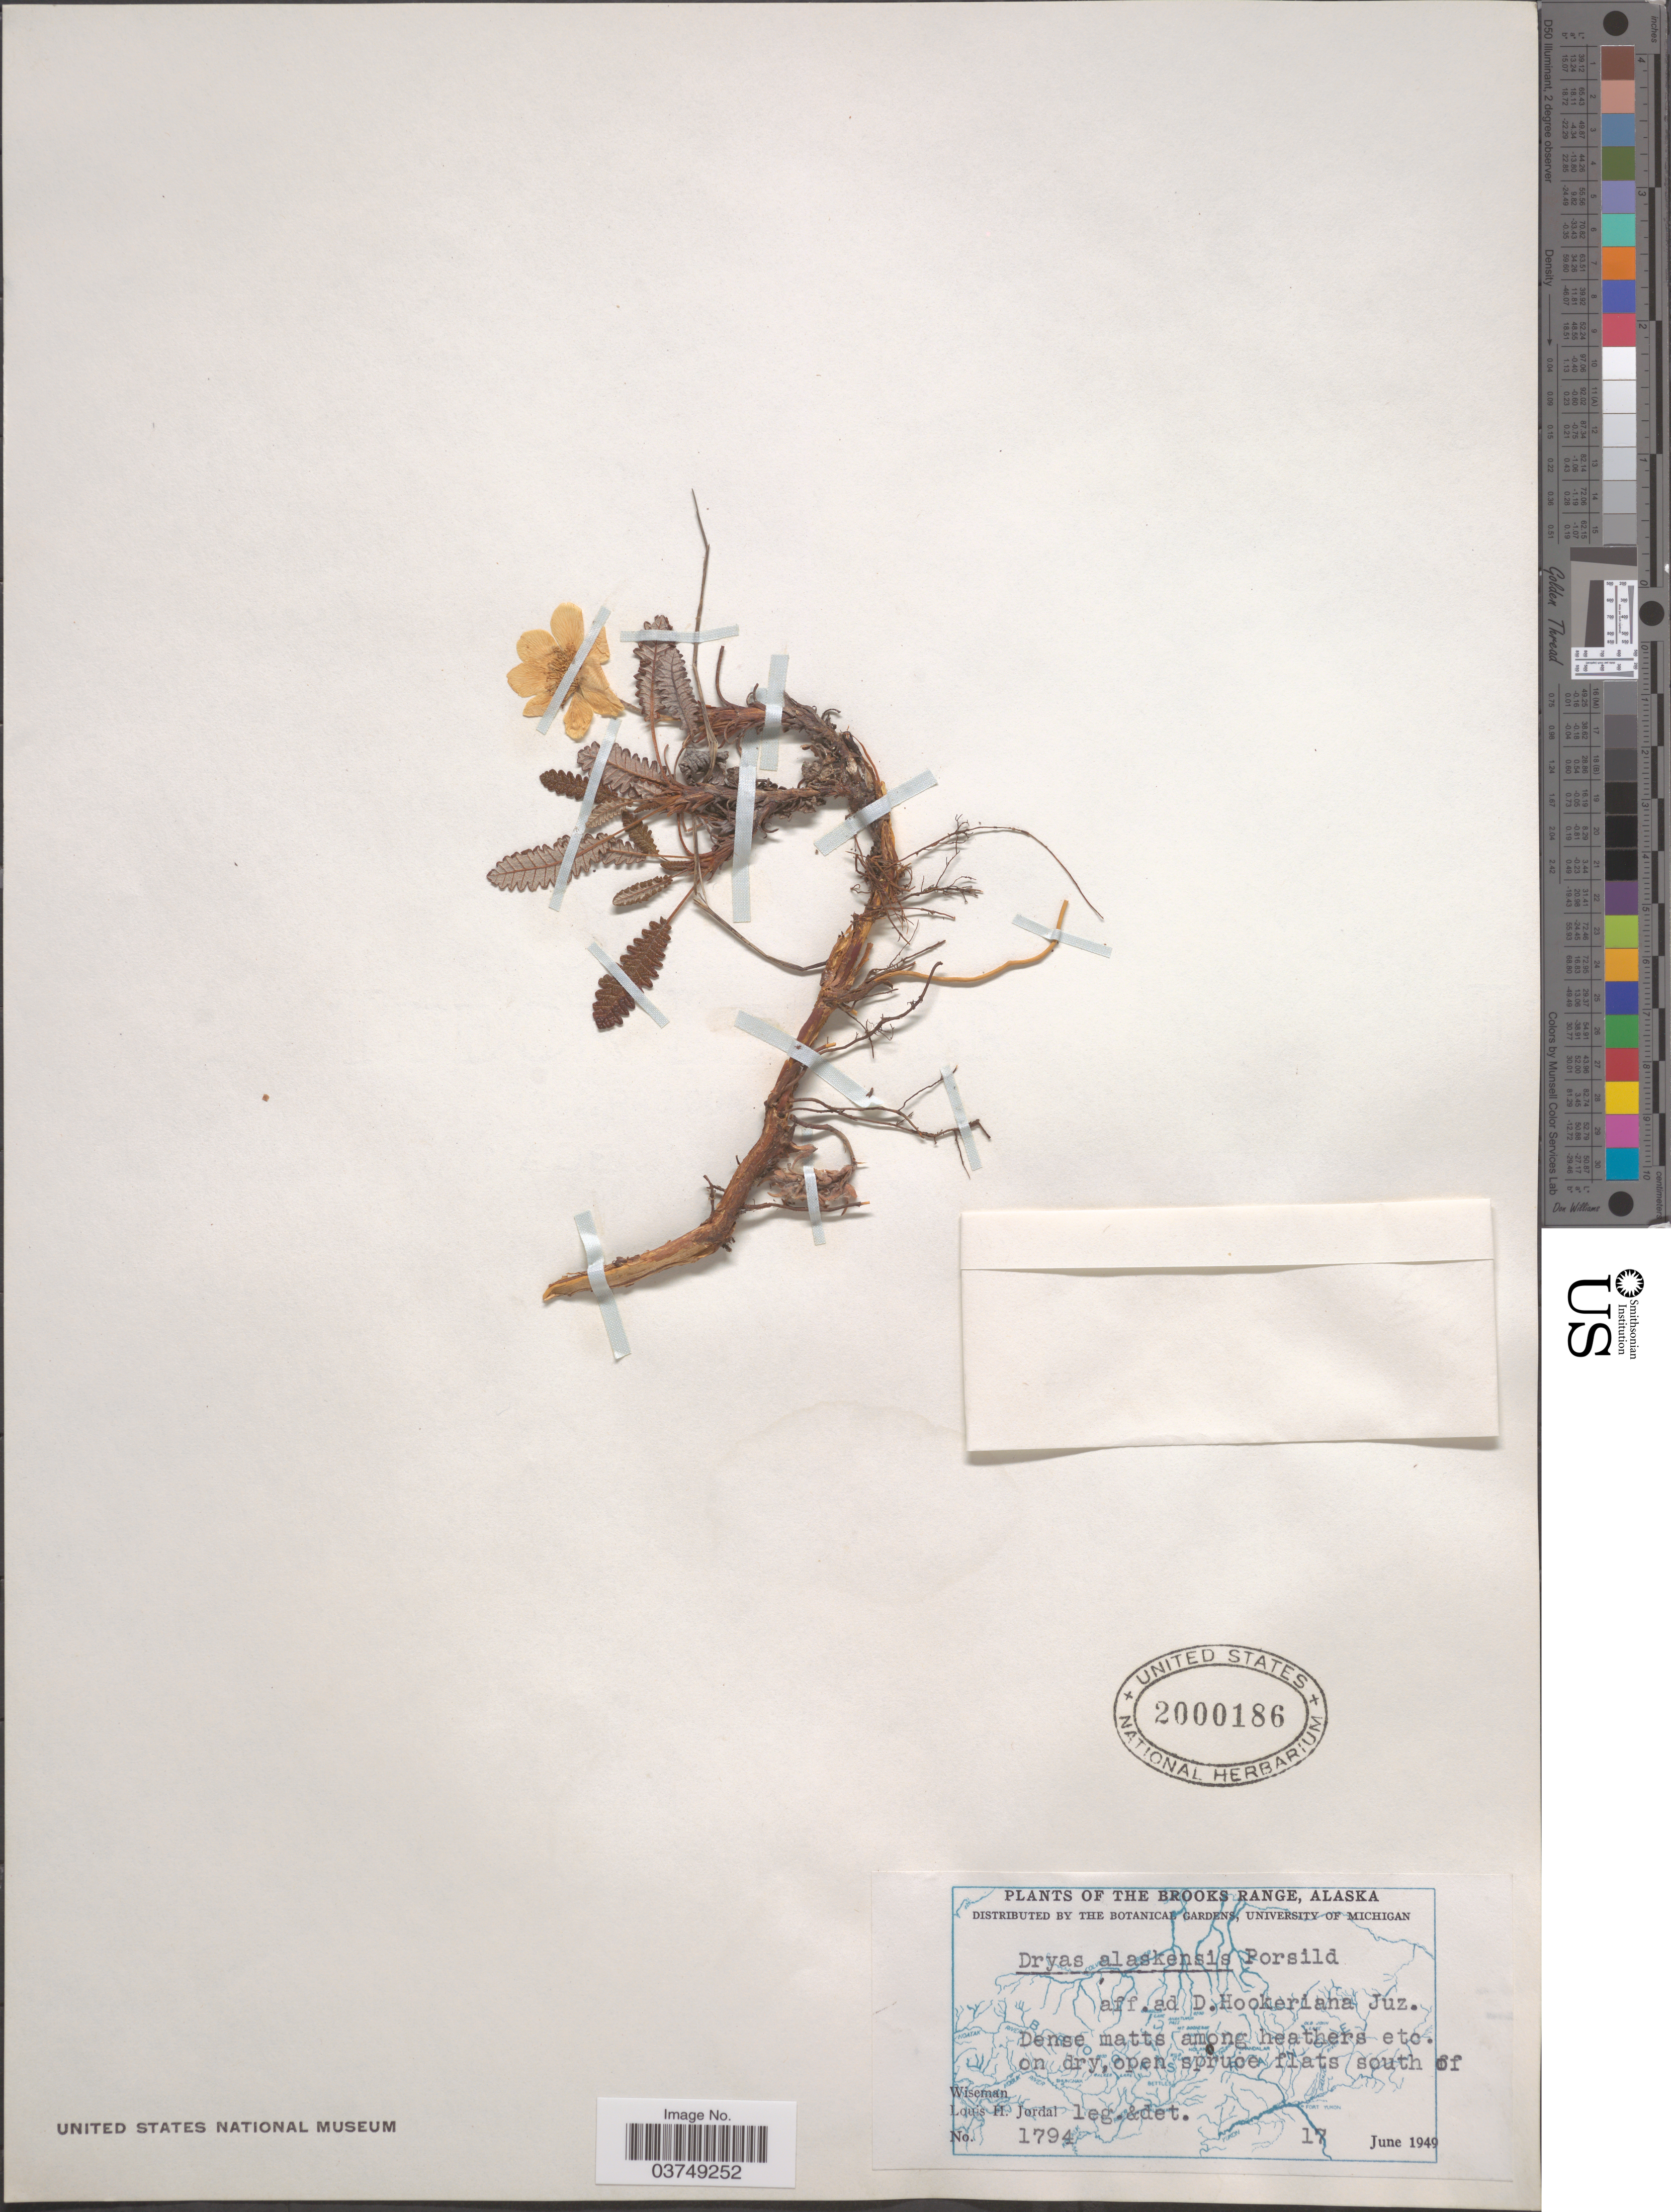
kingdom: Plantae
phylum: Tracheophyta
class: Magnoliopsida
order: Rosales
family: Rosaceae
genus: Dryas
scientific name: Dryas alaskensis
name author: A.E. Porsild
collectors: L. Jordal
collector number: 1794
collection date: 1949-06-17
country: United States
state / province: Alaska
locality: The Brooks Range. South of Wiseman.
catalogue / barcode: US 2000186